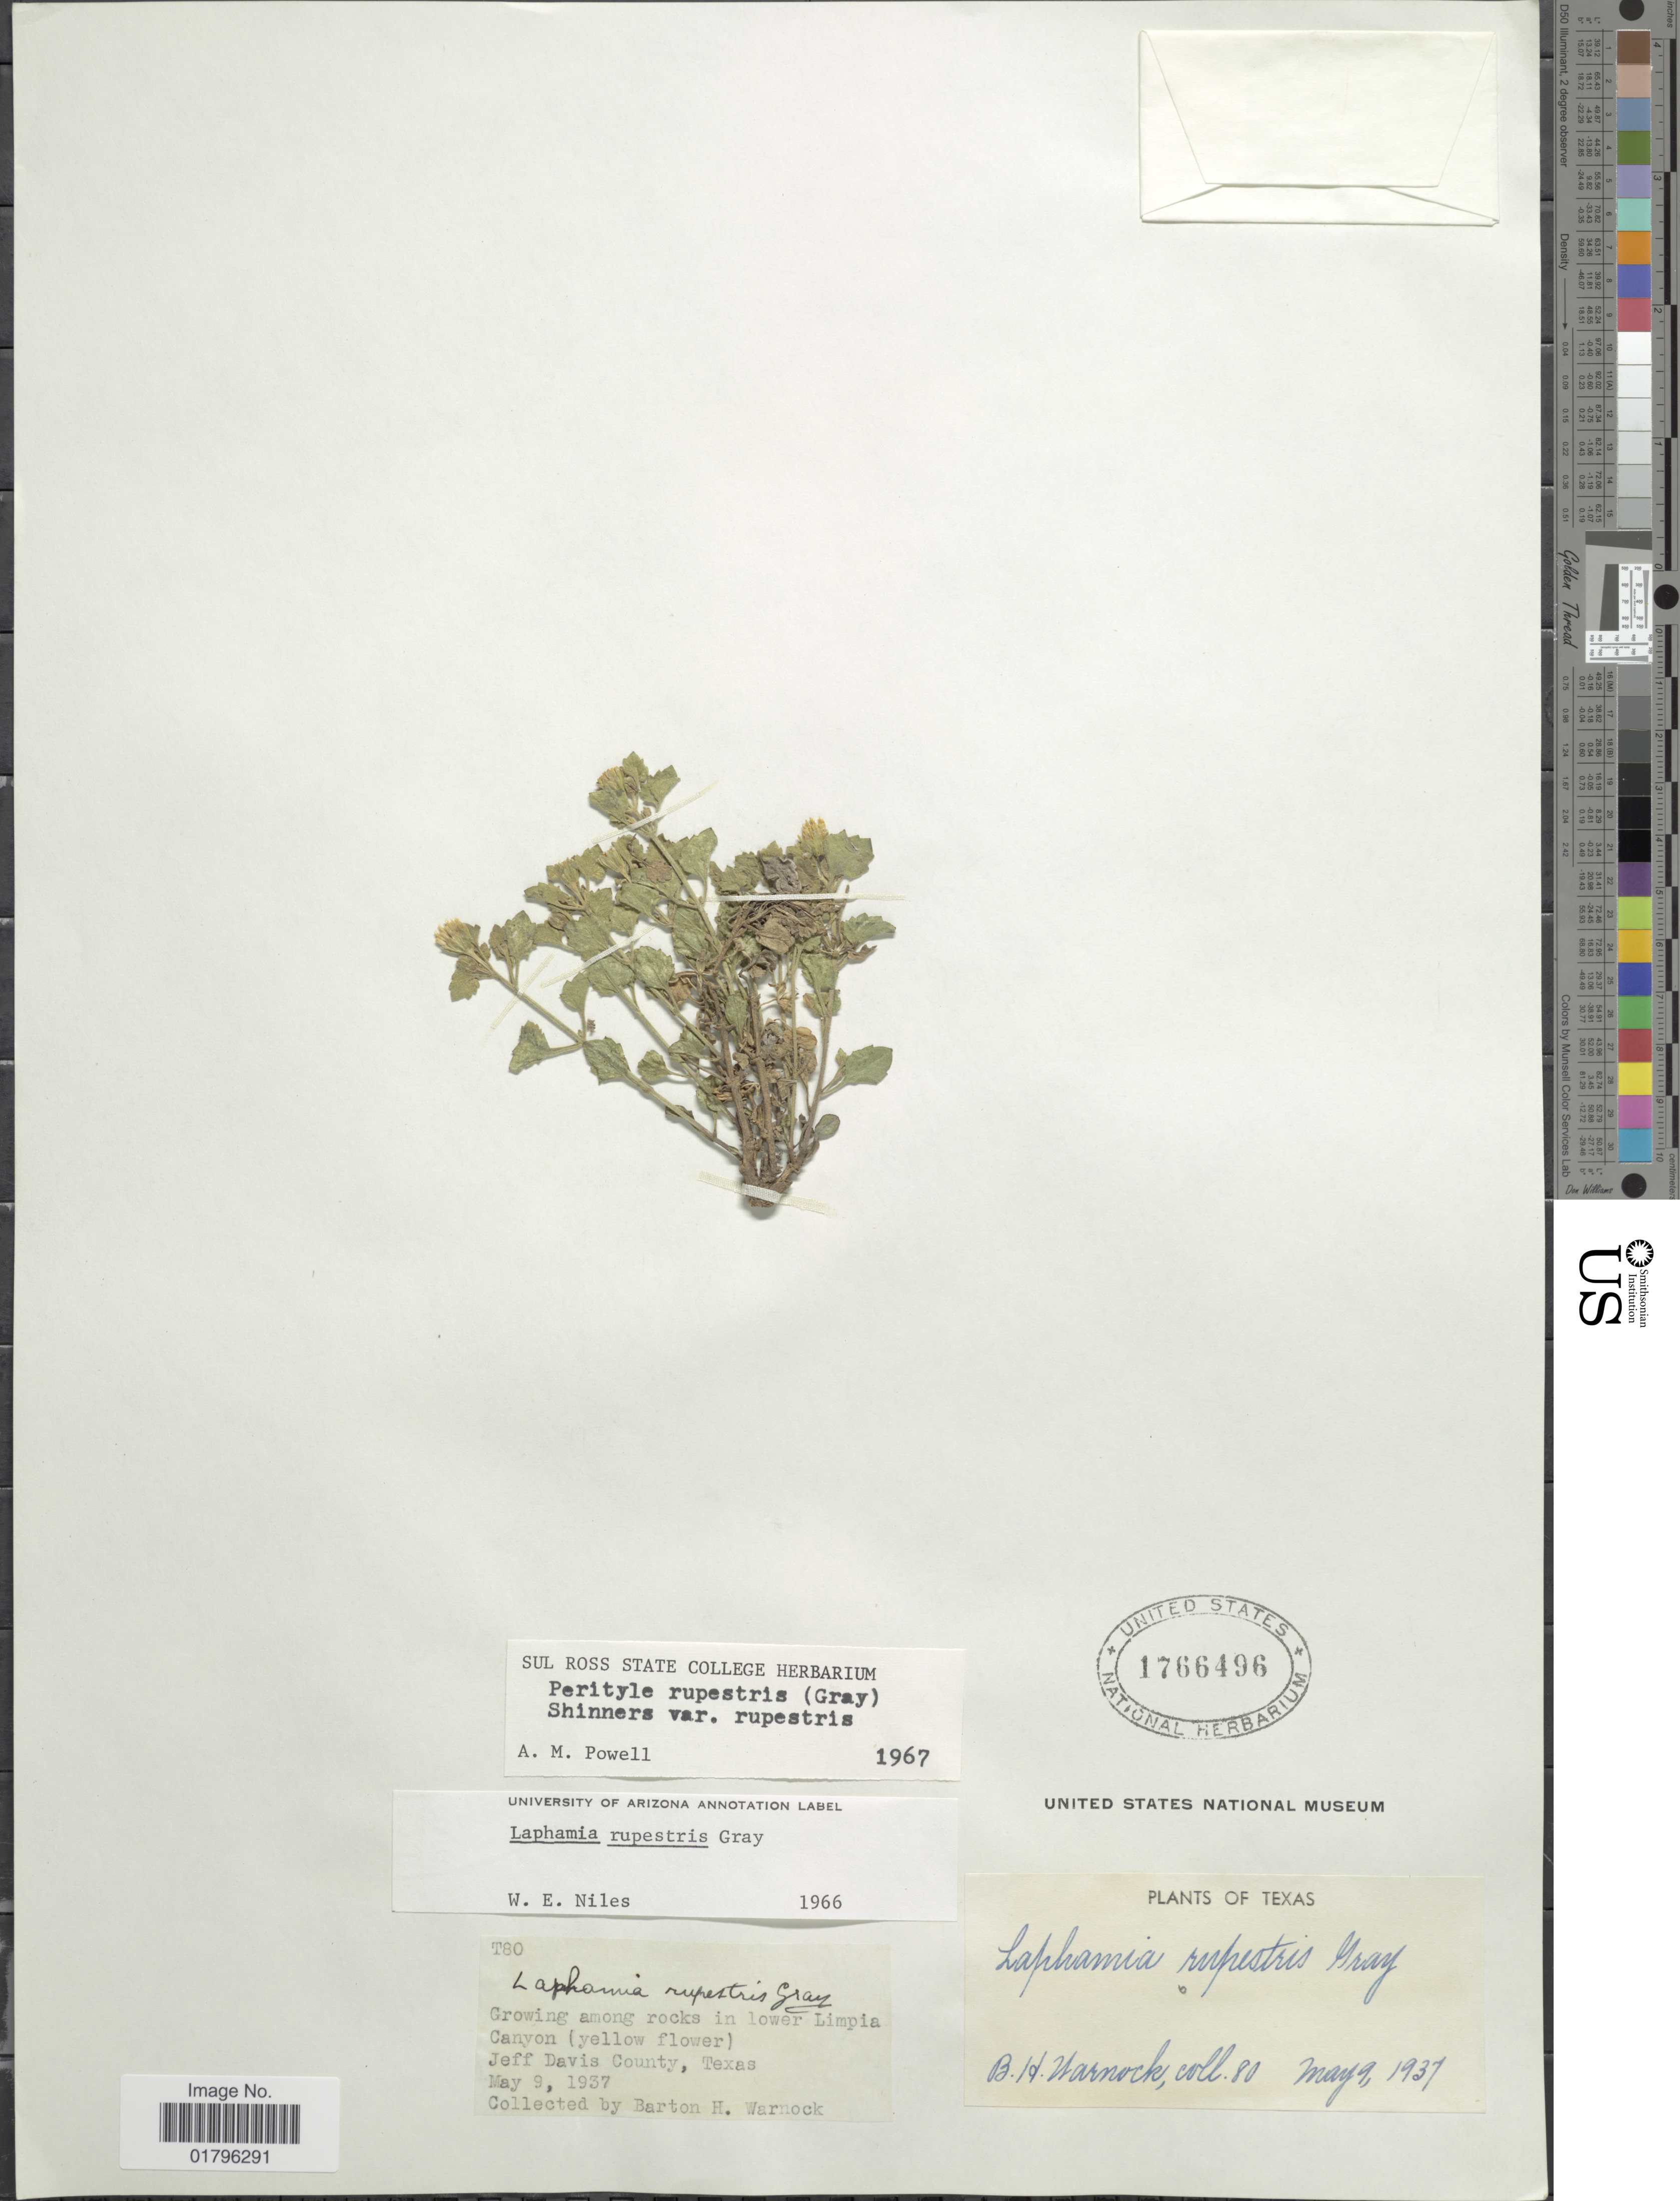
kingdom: Plantae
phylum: Tracheophyta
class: Magnoliopsida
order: Asterales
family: Asteraceae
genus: Perityle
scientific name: Perityle rupestris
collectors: B. H. Warnock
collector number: T80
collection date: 1937-05-09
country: United States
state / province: Texas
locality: Lower Limpia Canyon, Jeff Davis County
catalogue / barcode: US 1766496